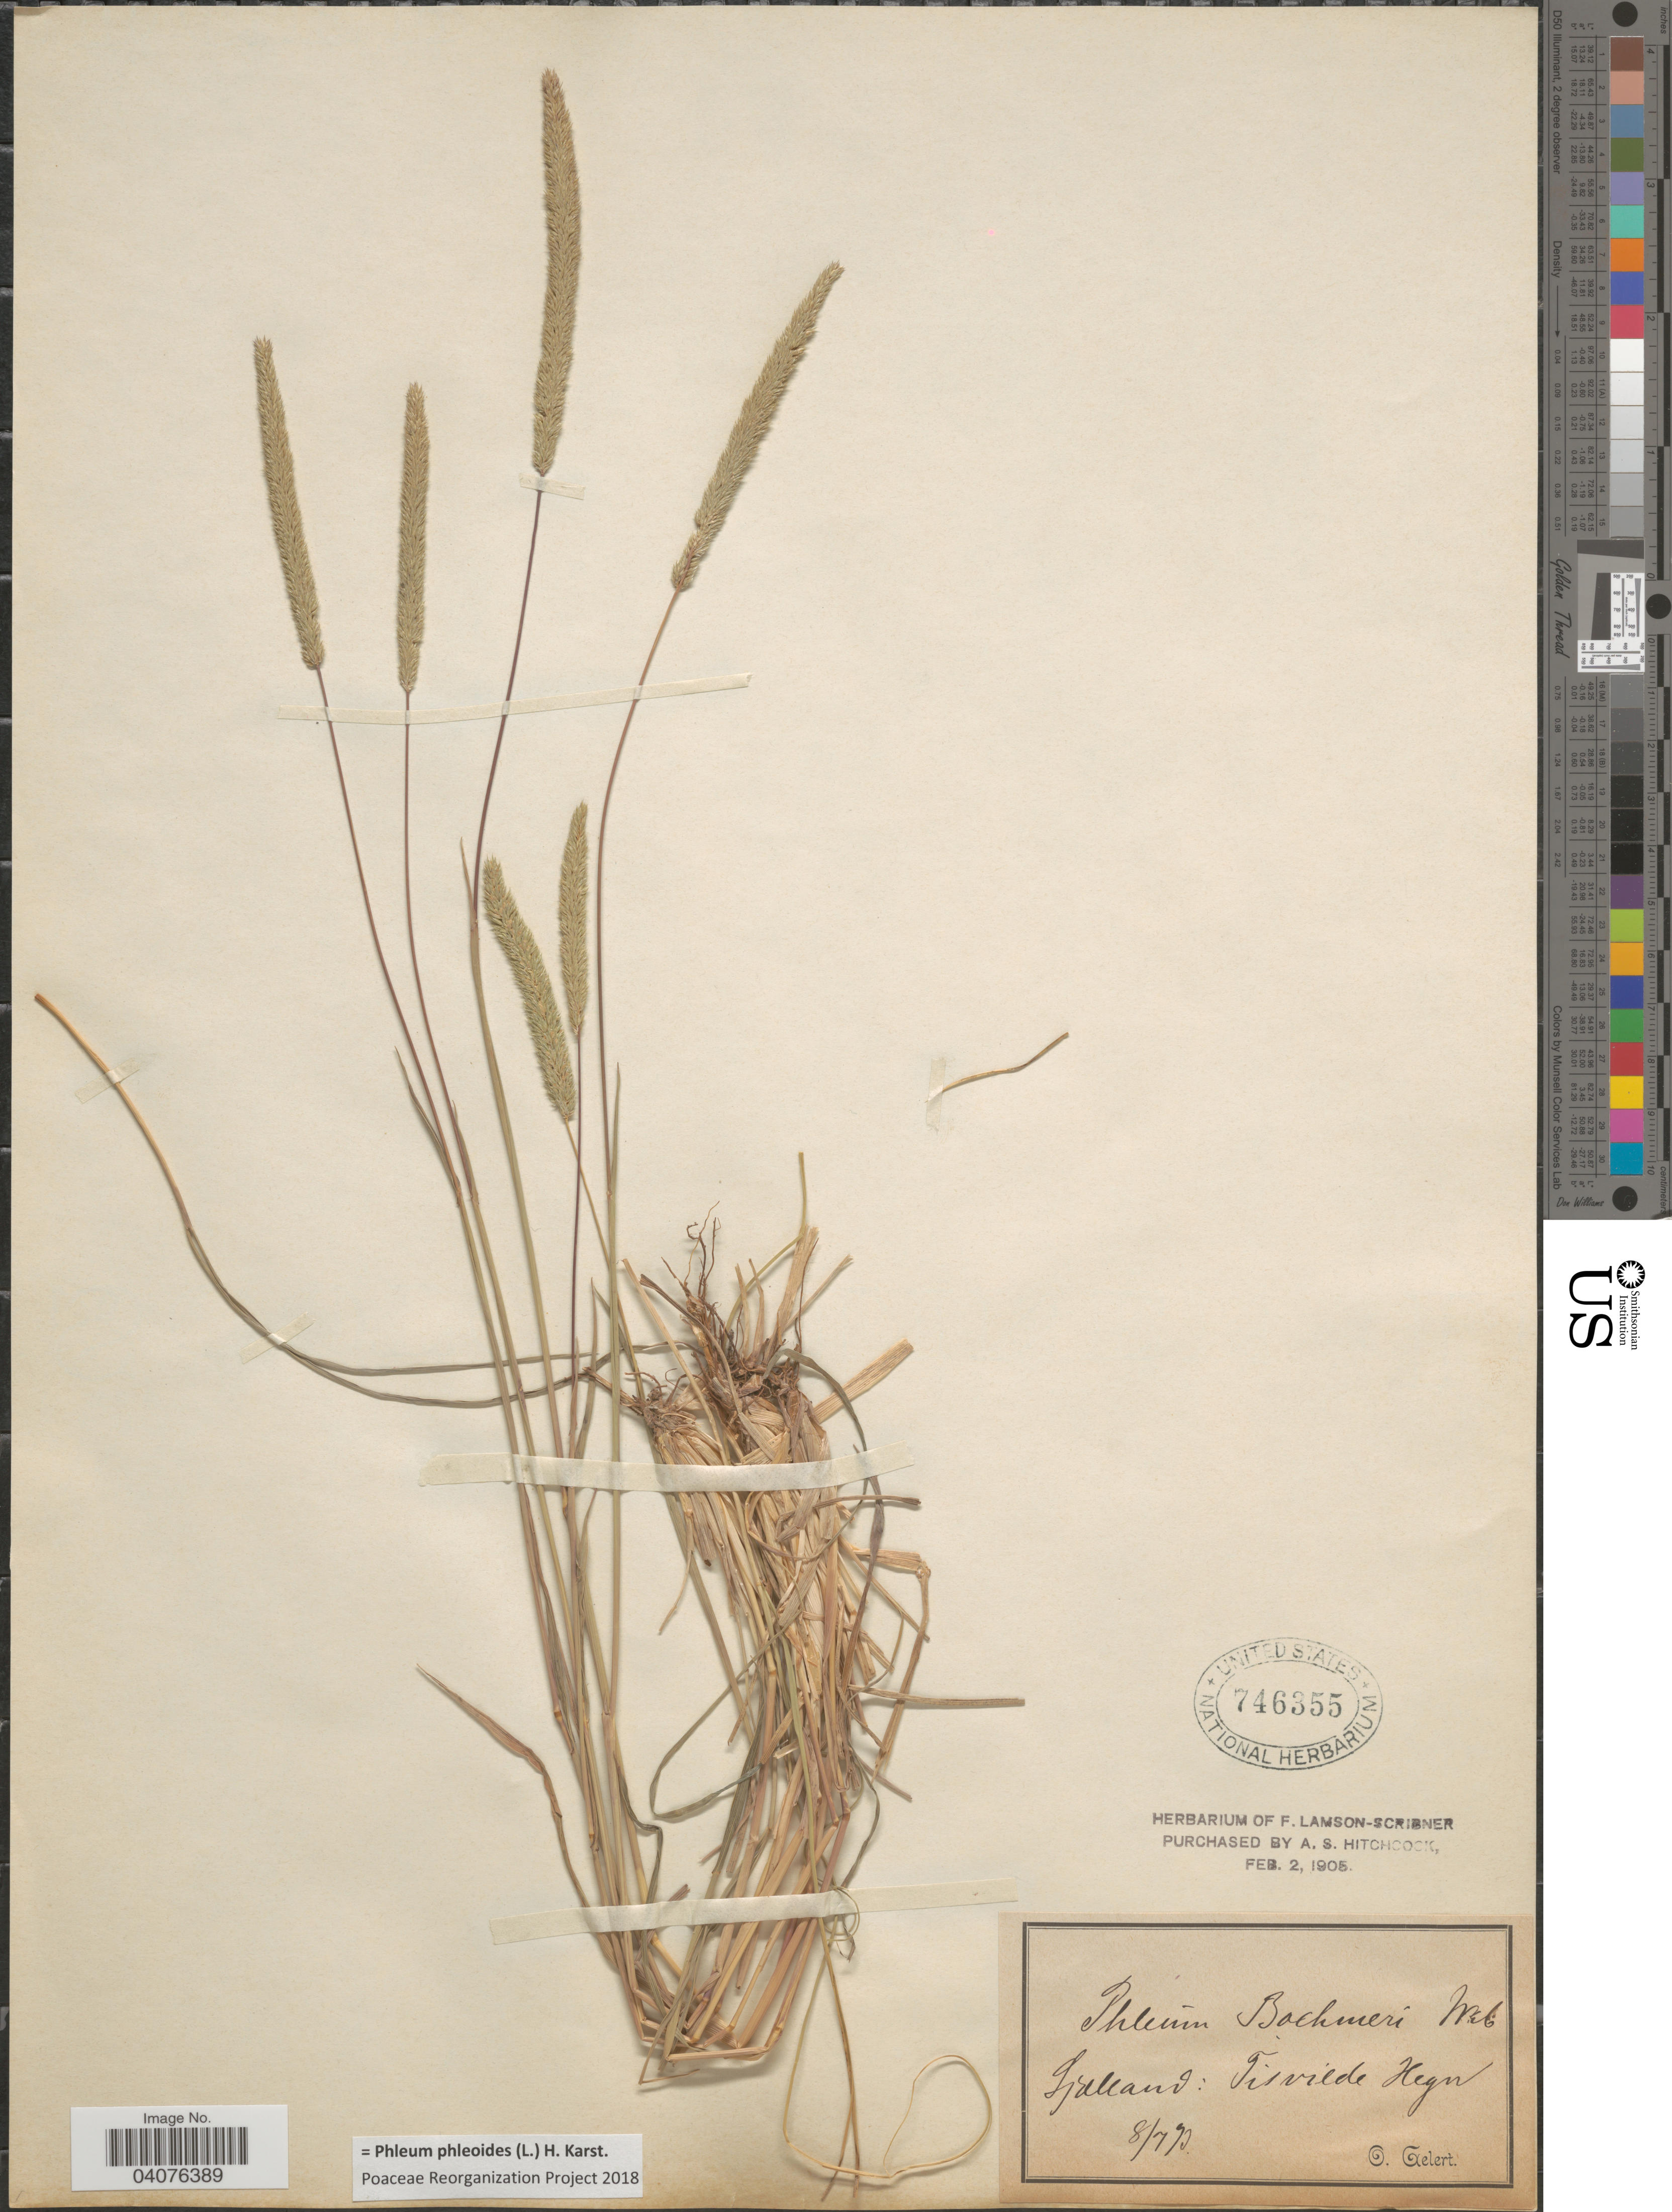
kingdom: Plantae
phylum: Tracheophyta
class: Liliopsida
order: Poales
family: Poaceae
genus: Phleum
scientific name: Phleum phleoides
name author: (L.) H. Karst.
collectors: O. Gelert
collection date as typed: Transcribed d/m/y: 8/7/73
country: Denmark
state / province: Sjæland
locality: Sjalland: Tisviede Hegn.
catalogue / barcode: US 746355